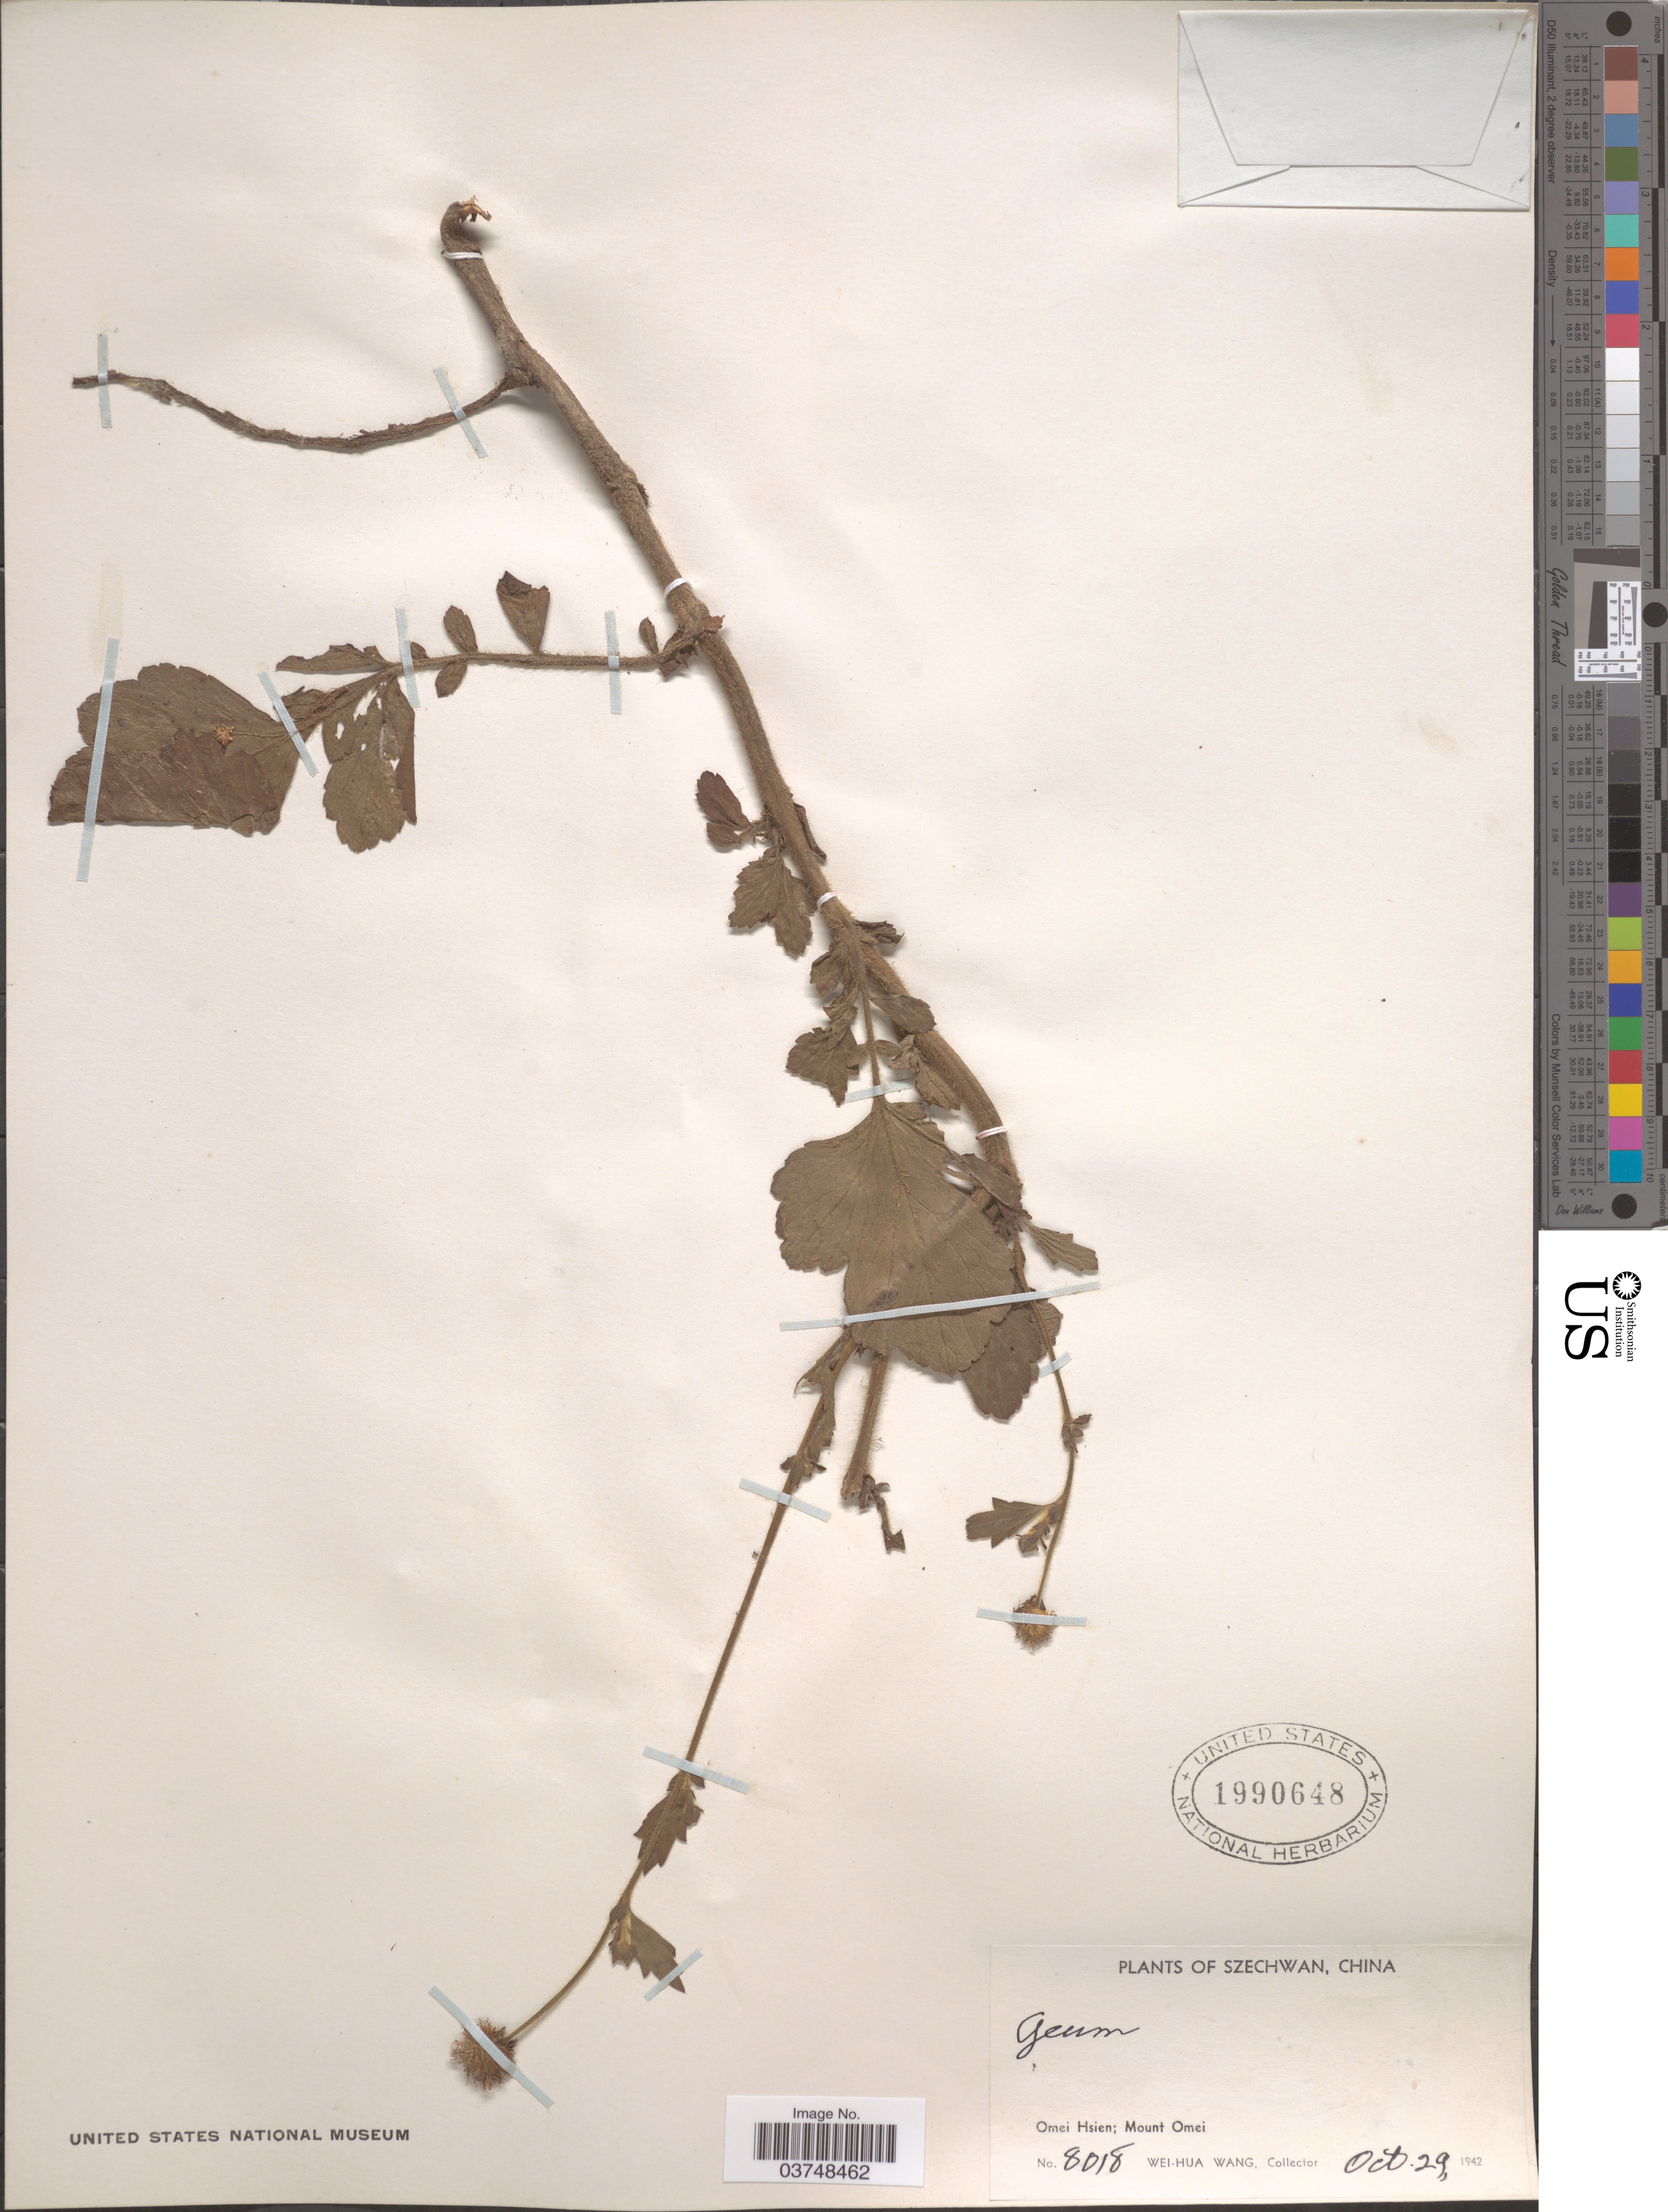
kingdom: Plantae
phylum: Tracheophyta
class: Magnoliopsida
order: Rosales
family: Rosaceae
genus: Geum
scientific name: Geum sp.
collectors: W. Wang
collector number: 8018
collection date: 1942-10-29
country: China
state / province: Sichuan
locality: Szechwan. Omei Hsien; Mount Omei.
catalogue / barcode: US 1990648